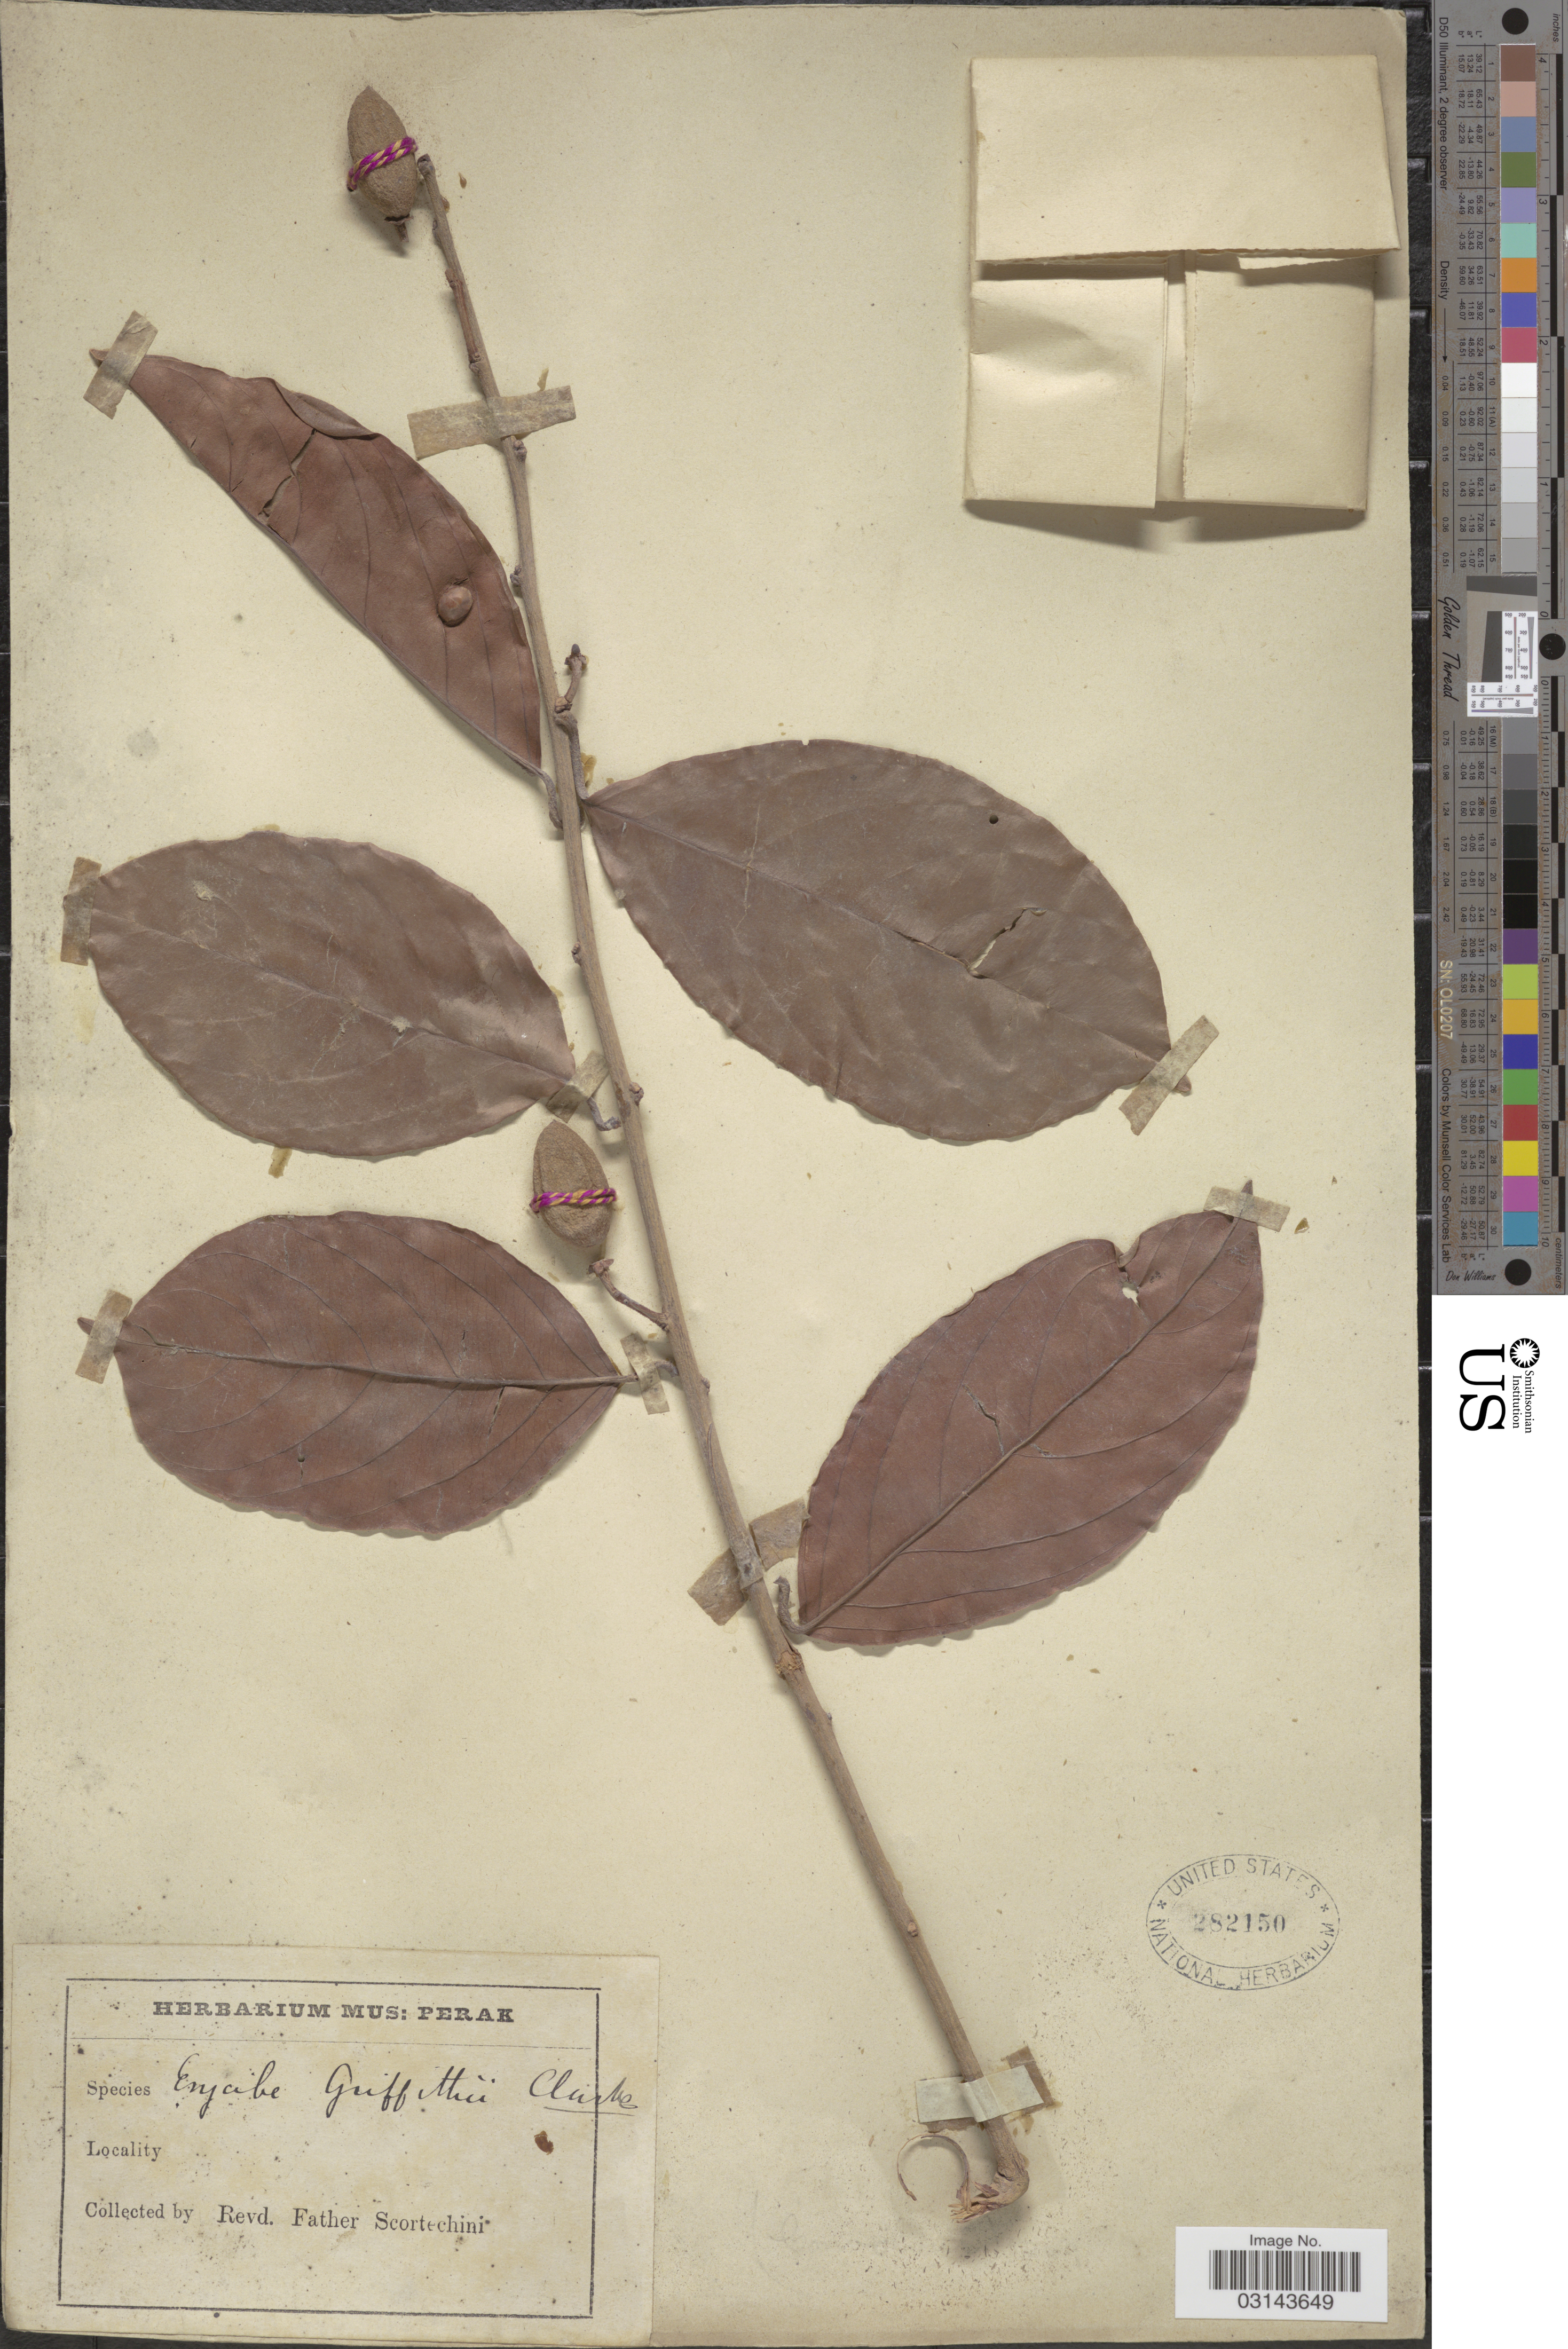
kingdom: Plantae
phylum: Tracheophyta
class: Magnoliopsida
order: Solanales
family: Convolvulaceae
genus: Erycibe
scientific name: Erycibe griffithii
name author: C.B. Clarke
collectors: Fr. Scortechini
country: Malaysia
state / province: Perak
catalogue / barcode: US 282150